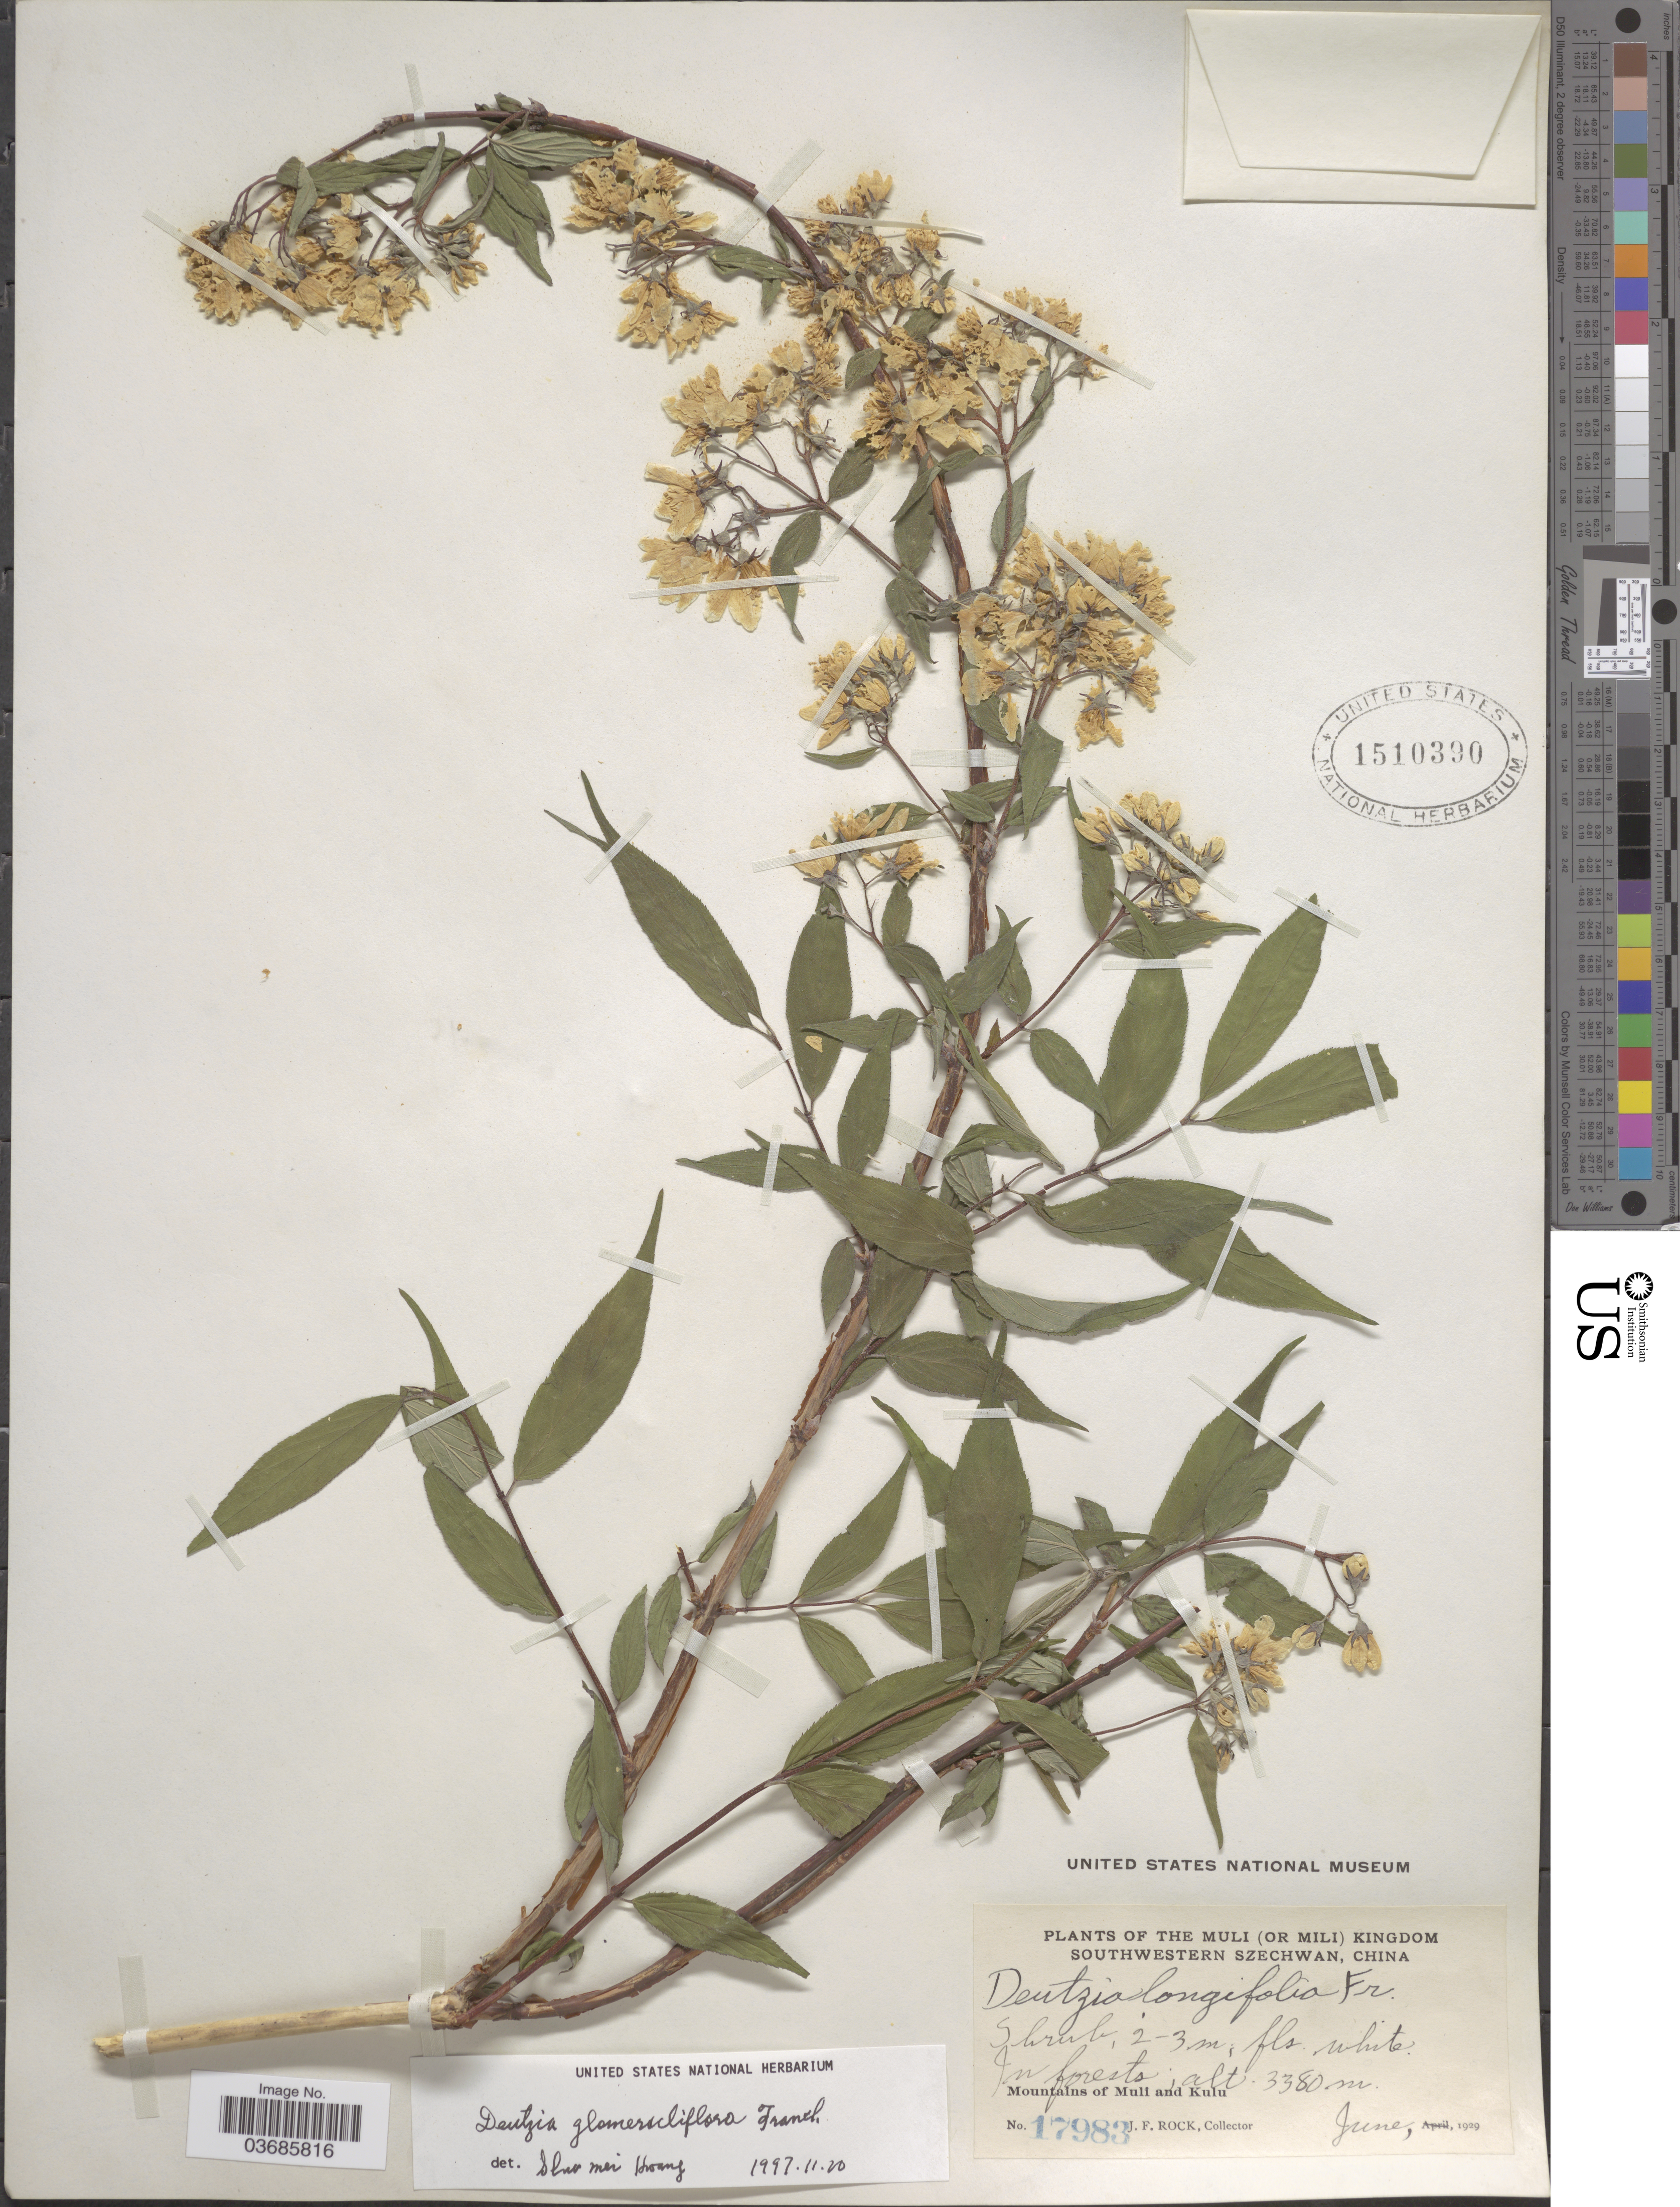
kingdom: Plantae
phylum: Tracheophyta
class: Magnoliopsida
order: Cornales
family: Hydrangeaceae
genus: Deutzia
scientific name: Deutzia glomeruliflora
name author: Franch.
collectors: J. Rock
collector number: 17983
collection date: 1929-06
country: China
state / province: Sichuan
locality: Muli (or Mili) Kingdom, Southwestern Szechuan. In forests. Mountains of Muli and Kulu.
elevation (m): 3380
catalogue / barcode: US 1510390